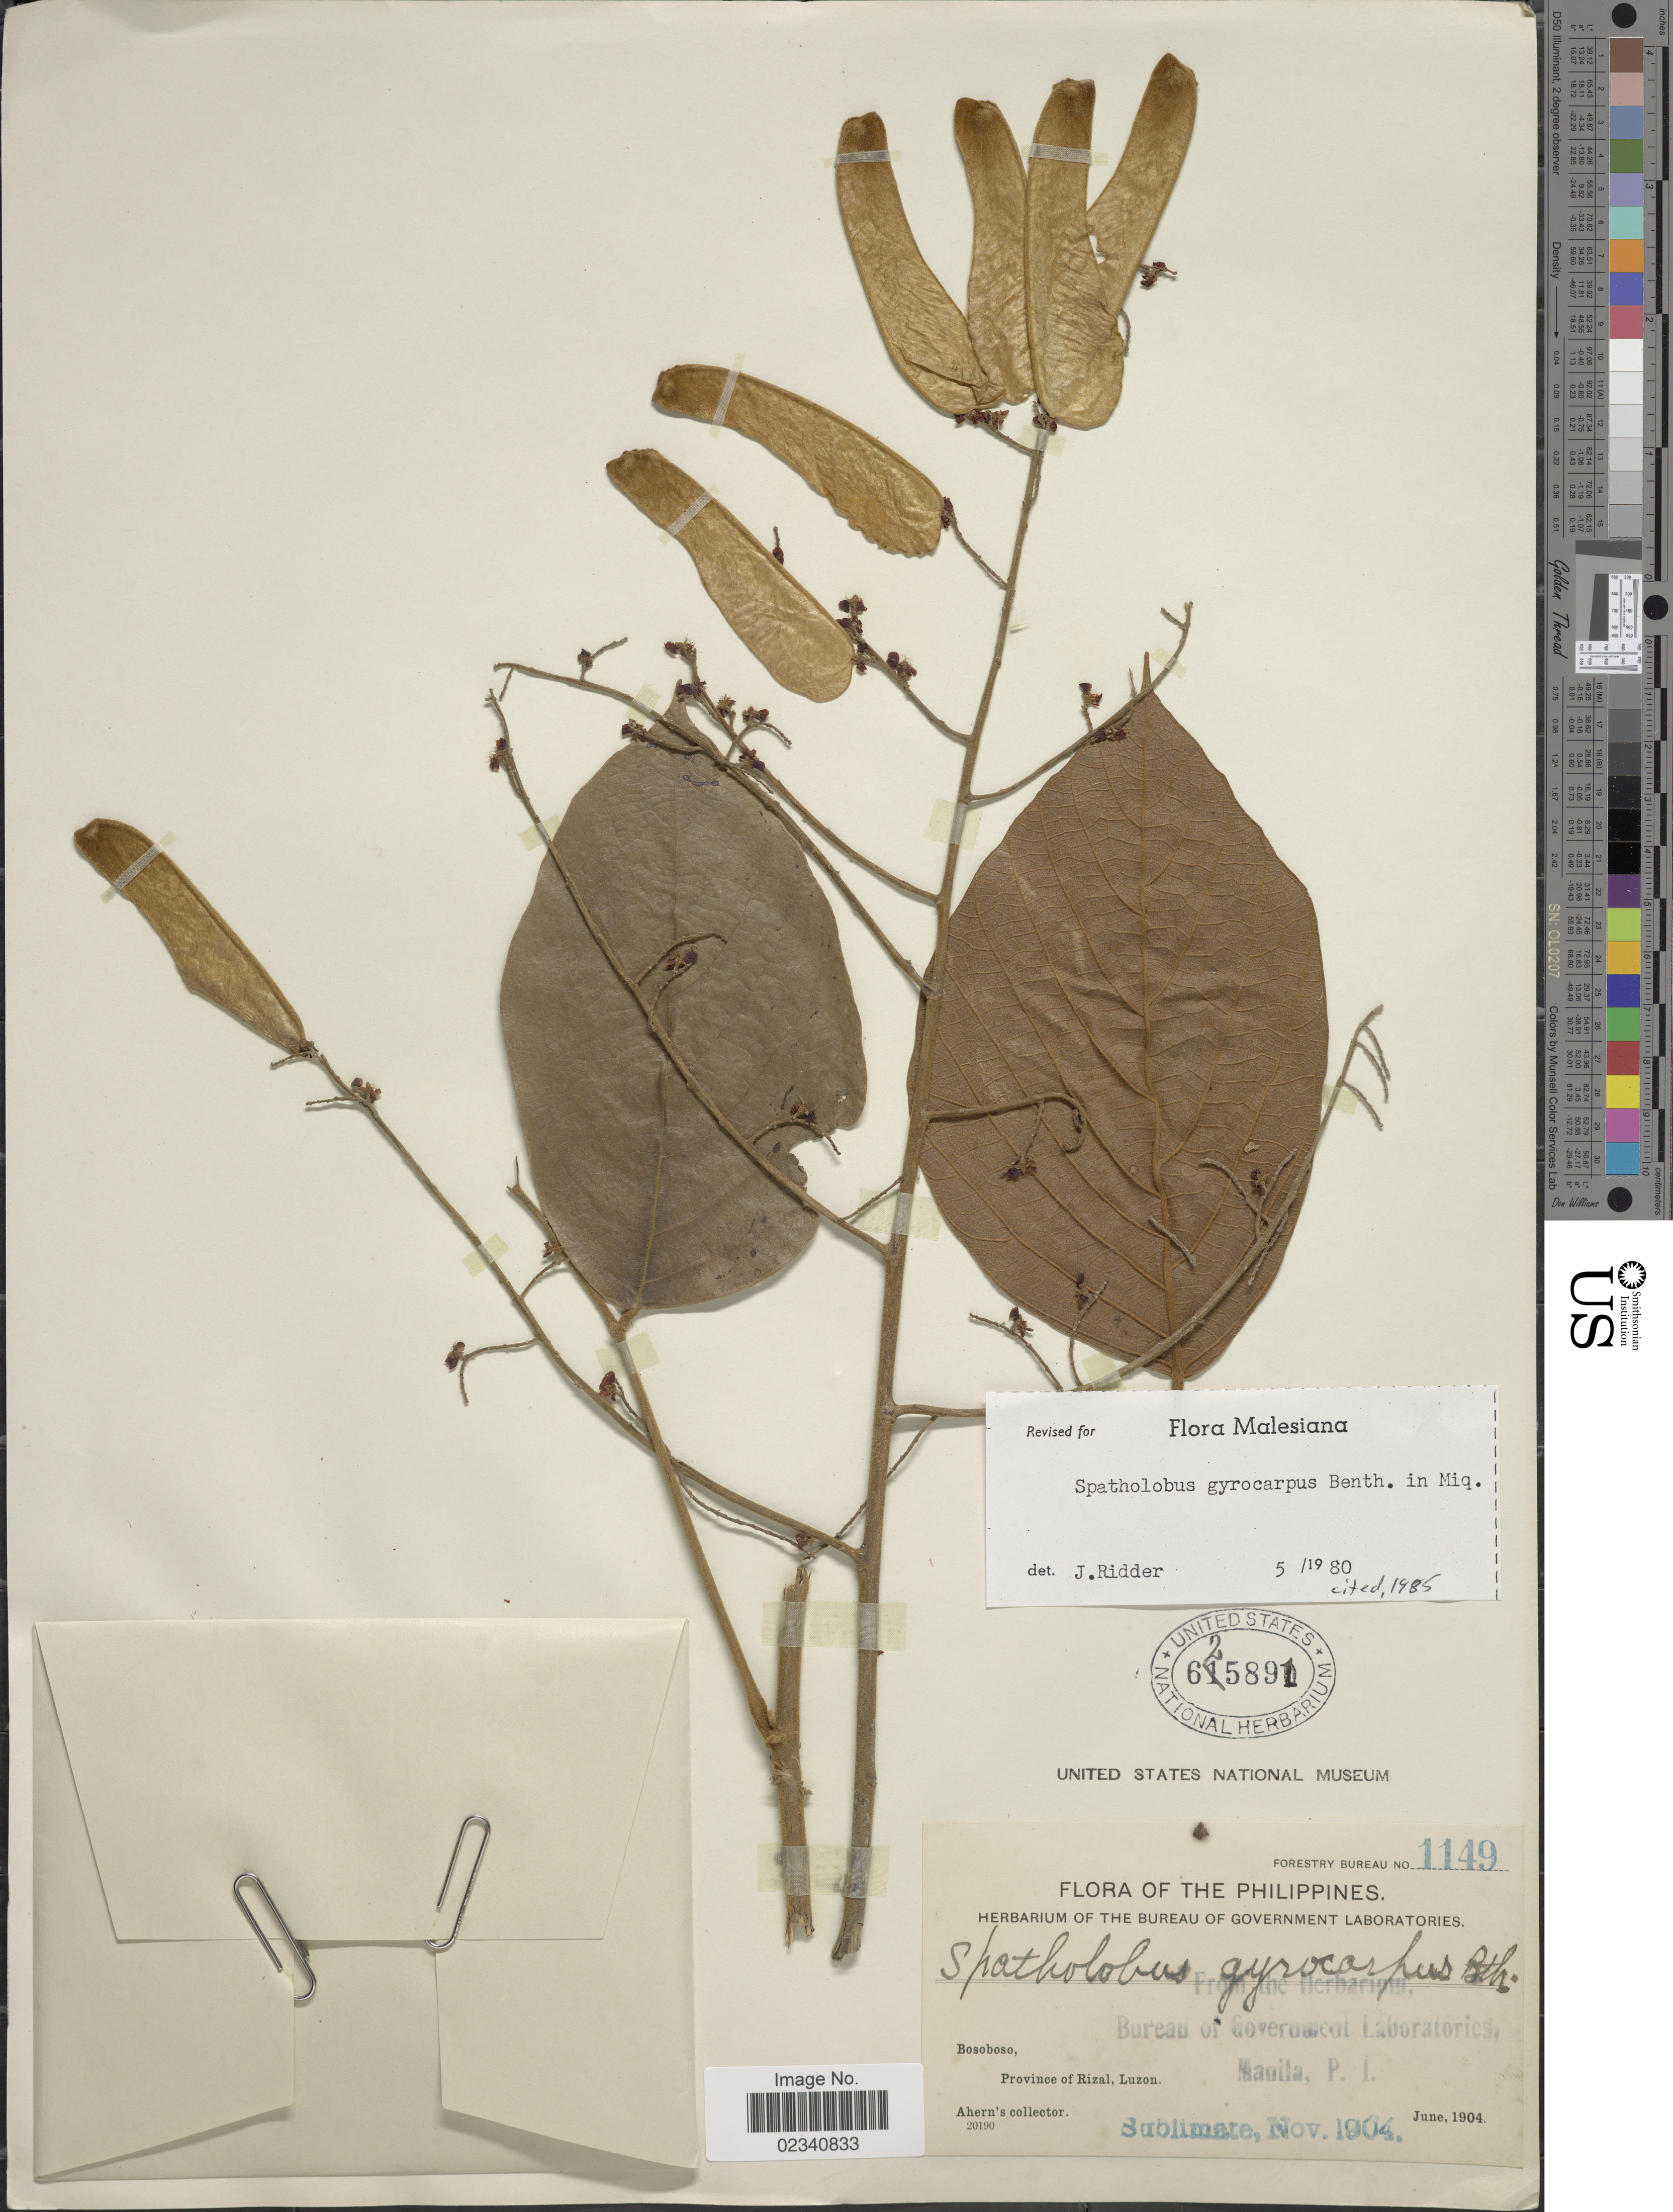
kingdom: Plantae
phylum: Tracheophyta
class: Magnoliopsida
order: Fabales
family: Fabaceae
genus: Spatholobus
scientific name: Spatholobus gyrocarpus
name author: Benth.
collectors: Ahern's collector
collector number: Forestry Bureau 1149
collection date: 1904-06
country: Philippines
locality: Bosoboso, Province of Rizal, Luzon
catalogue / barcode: US 625891